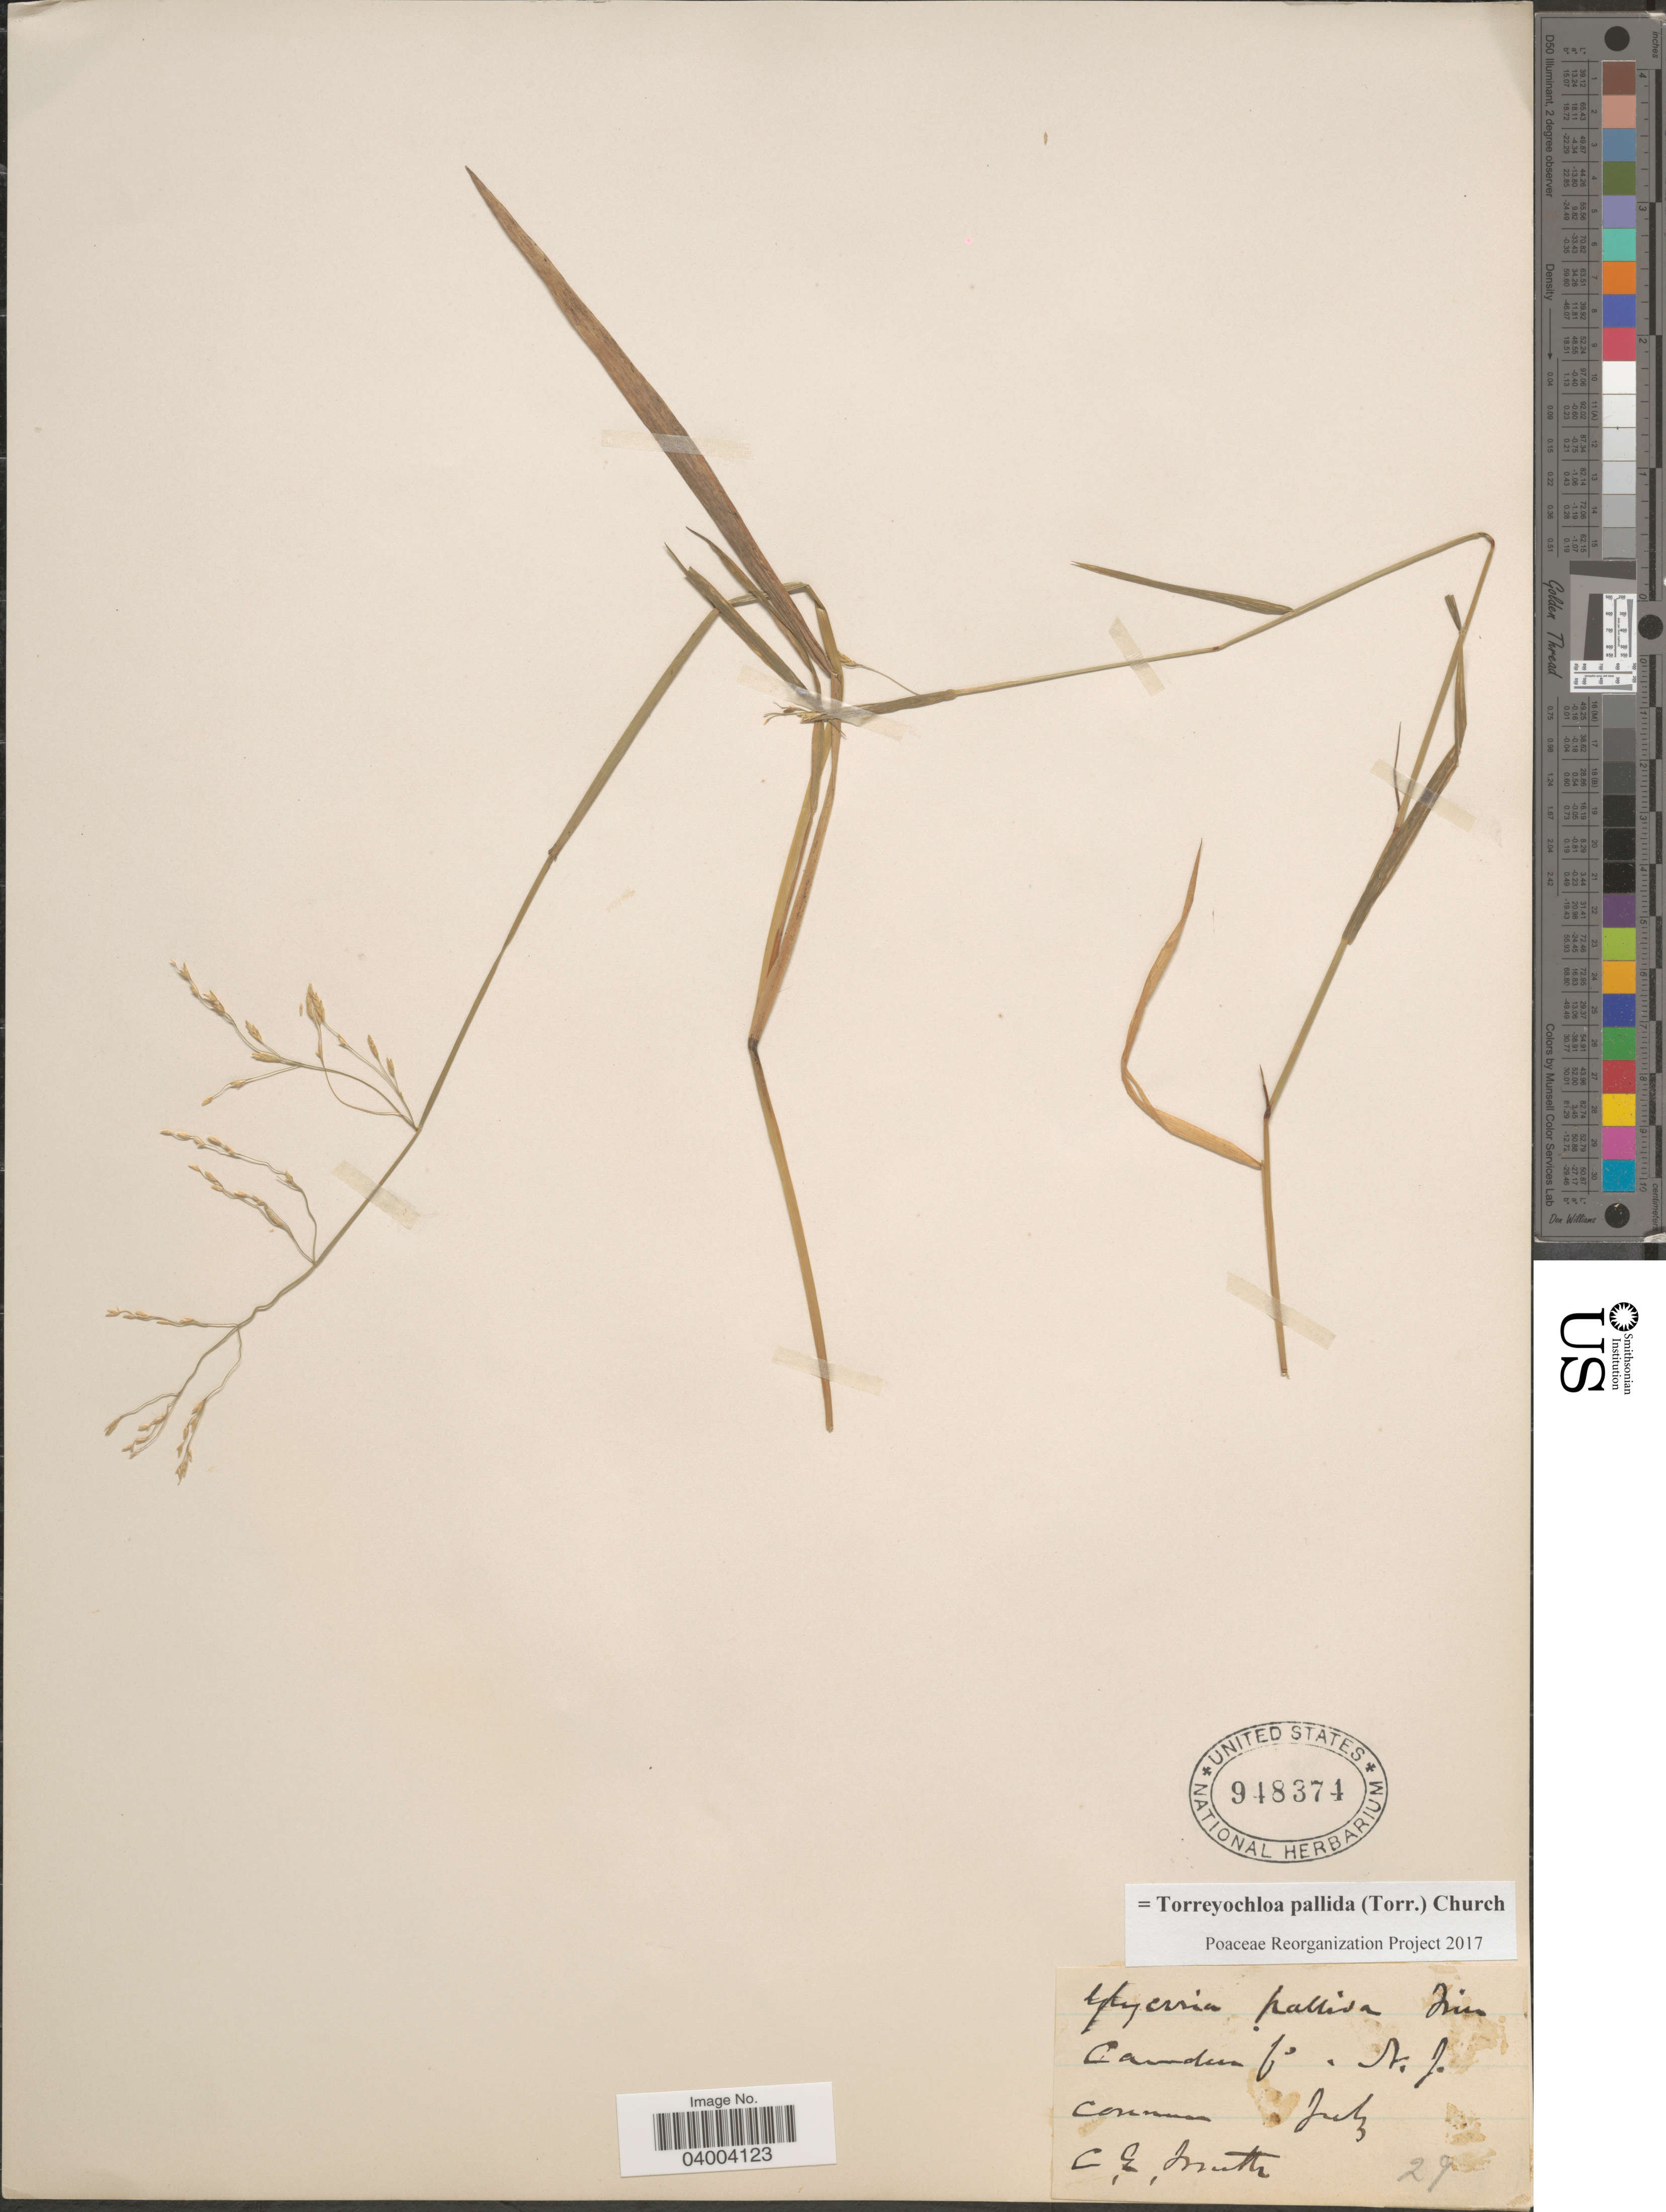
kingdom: Plantae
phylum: Tracheophyta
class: Liliopsida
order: Poales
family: Poaceae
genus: Torreyochloa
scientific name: Torreyochloa pallida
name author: (Torr.) G.L. Church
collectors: C. E. Smith Jr.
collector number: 29?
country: United States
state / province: New Jersey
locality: Camden Co.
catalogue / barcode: US 948374